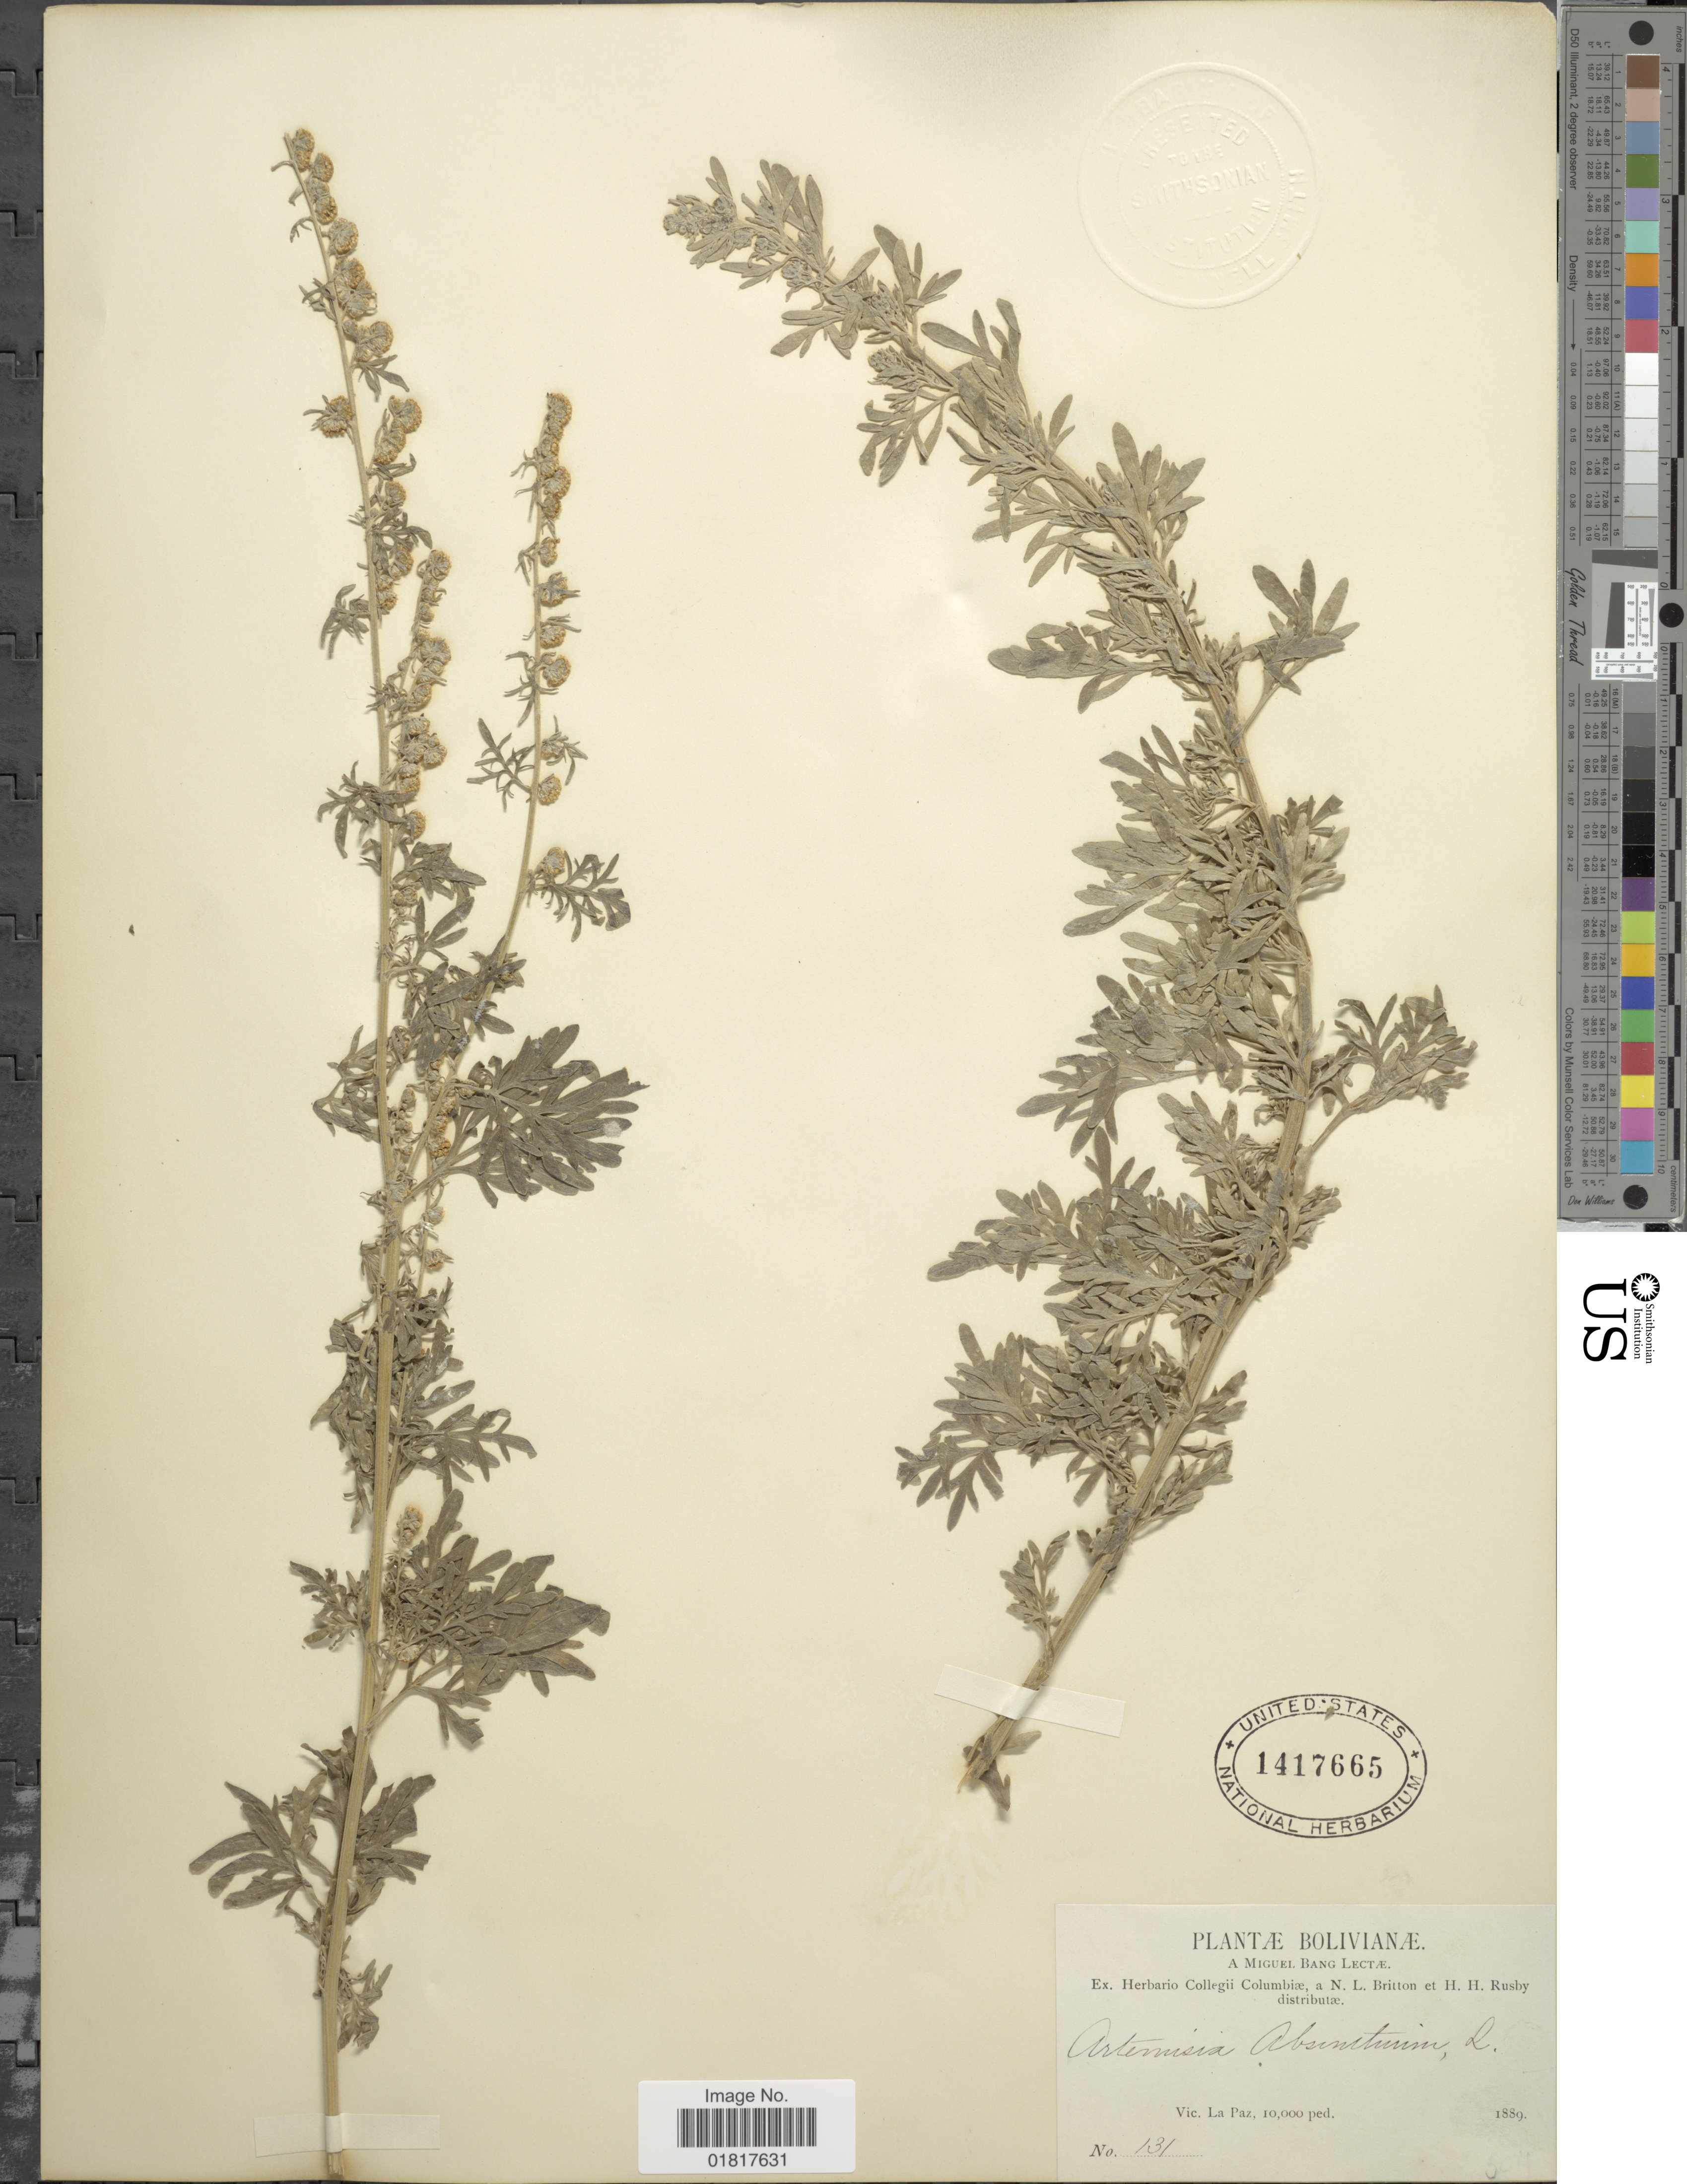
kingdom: Plantae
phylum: Tracheophyta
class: Magnoliopsida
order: Asterales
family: Asteraceae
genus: Artemisia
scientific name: Artemisia absinthium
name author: L.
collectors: M. Bang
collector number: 131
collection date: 1889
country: Bolivia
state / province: La Paz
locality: Vic. La Paz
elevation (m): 3048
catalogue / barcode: US 1417665